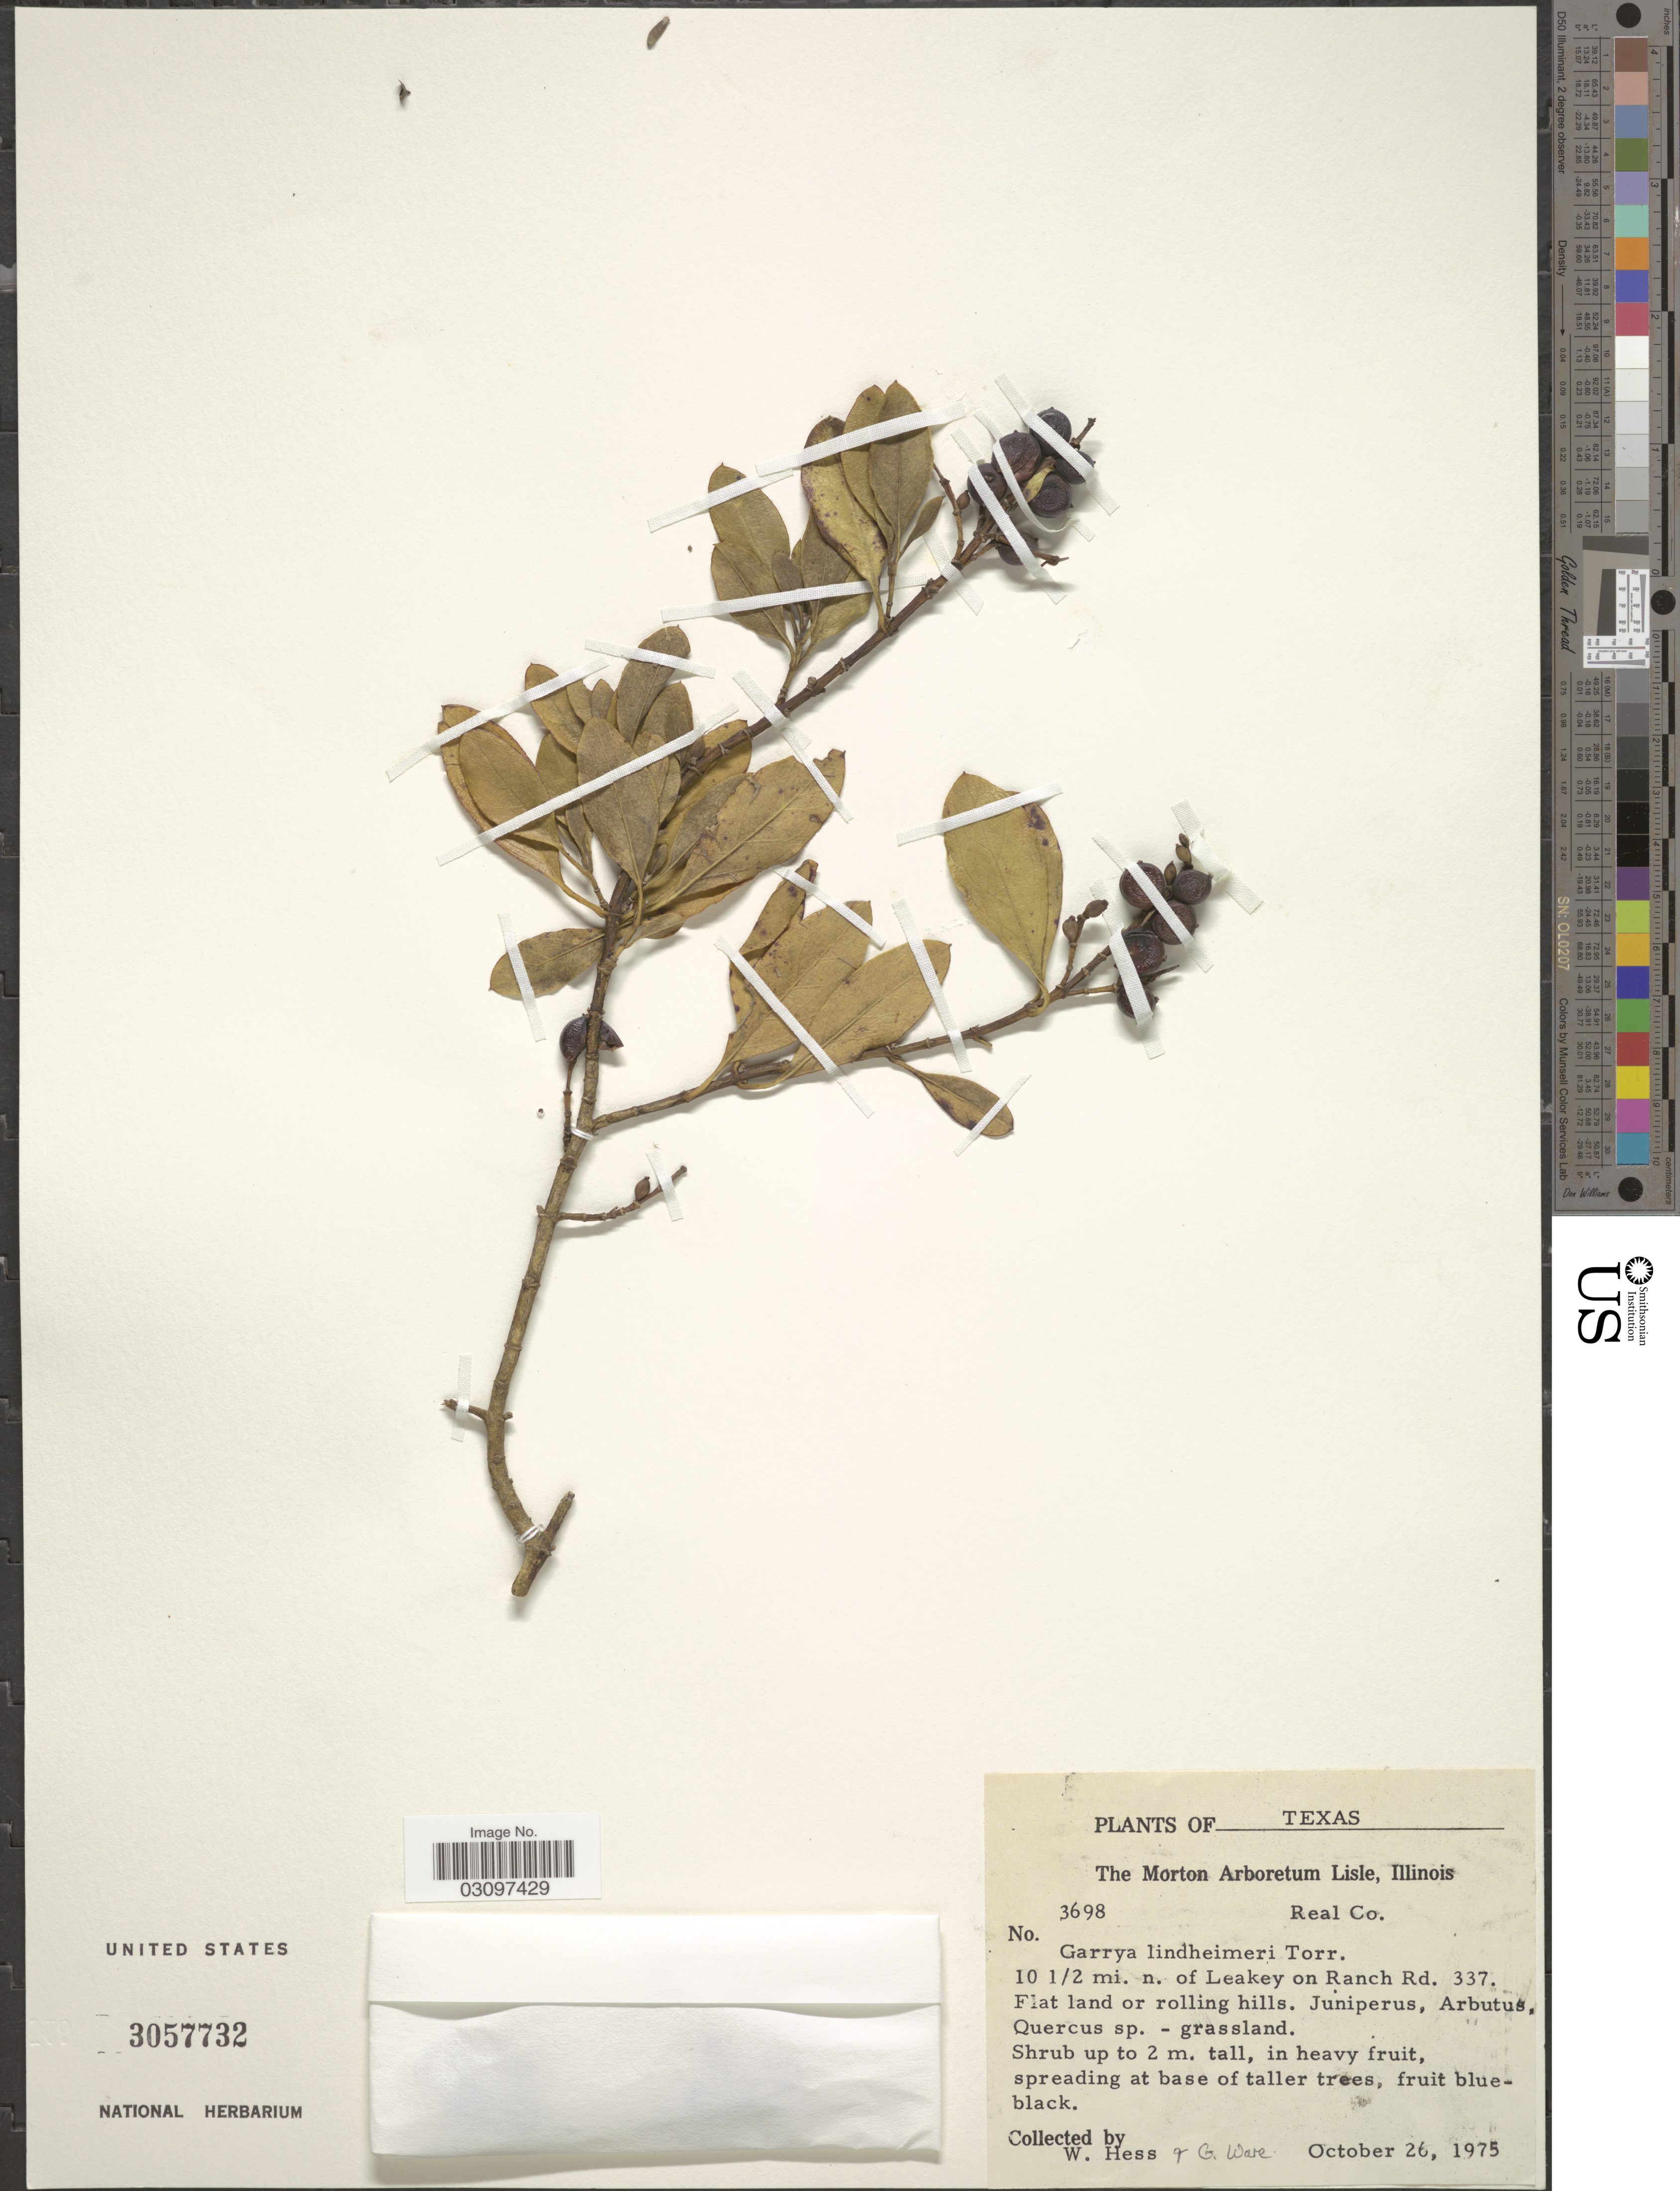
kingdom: Plantae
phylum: Tracheophyta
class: Magnoliopsida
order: Garryales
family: Garryaceae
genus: Garrya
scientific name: Garrya ovata subsp. goldmanii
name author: (Wooton & Standl.) Dahling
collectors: W. Hess & G. Ware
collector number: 3698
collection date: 1975-10-26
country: United States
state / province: Texas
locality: Real Co. 10½ mi. n. of Leakey on Ranch Rd. 337.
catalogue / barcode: US 3057732